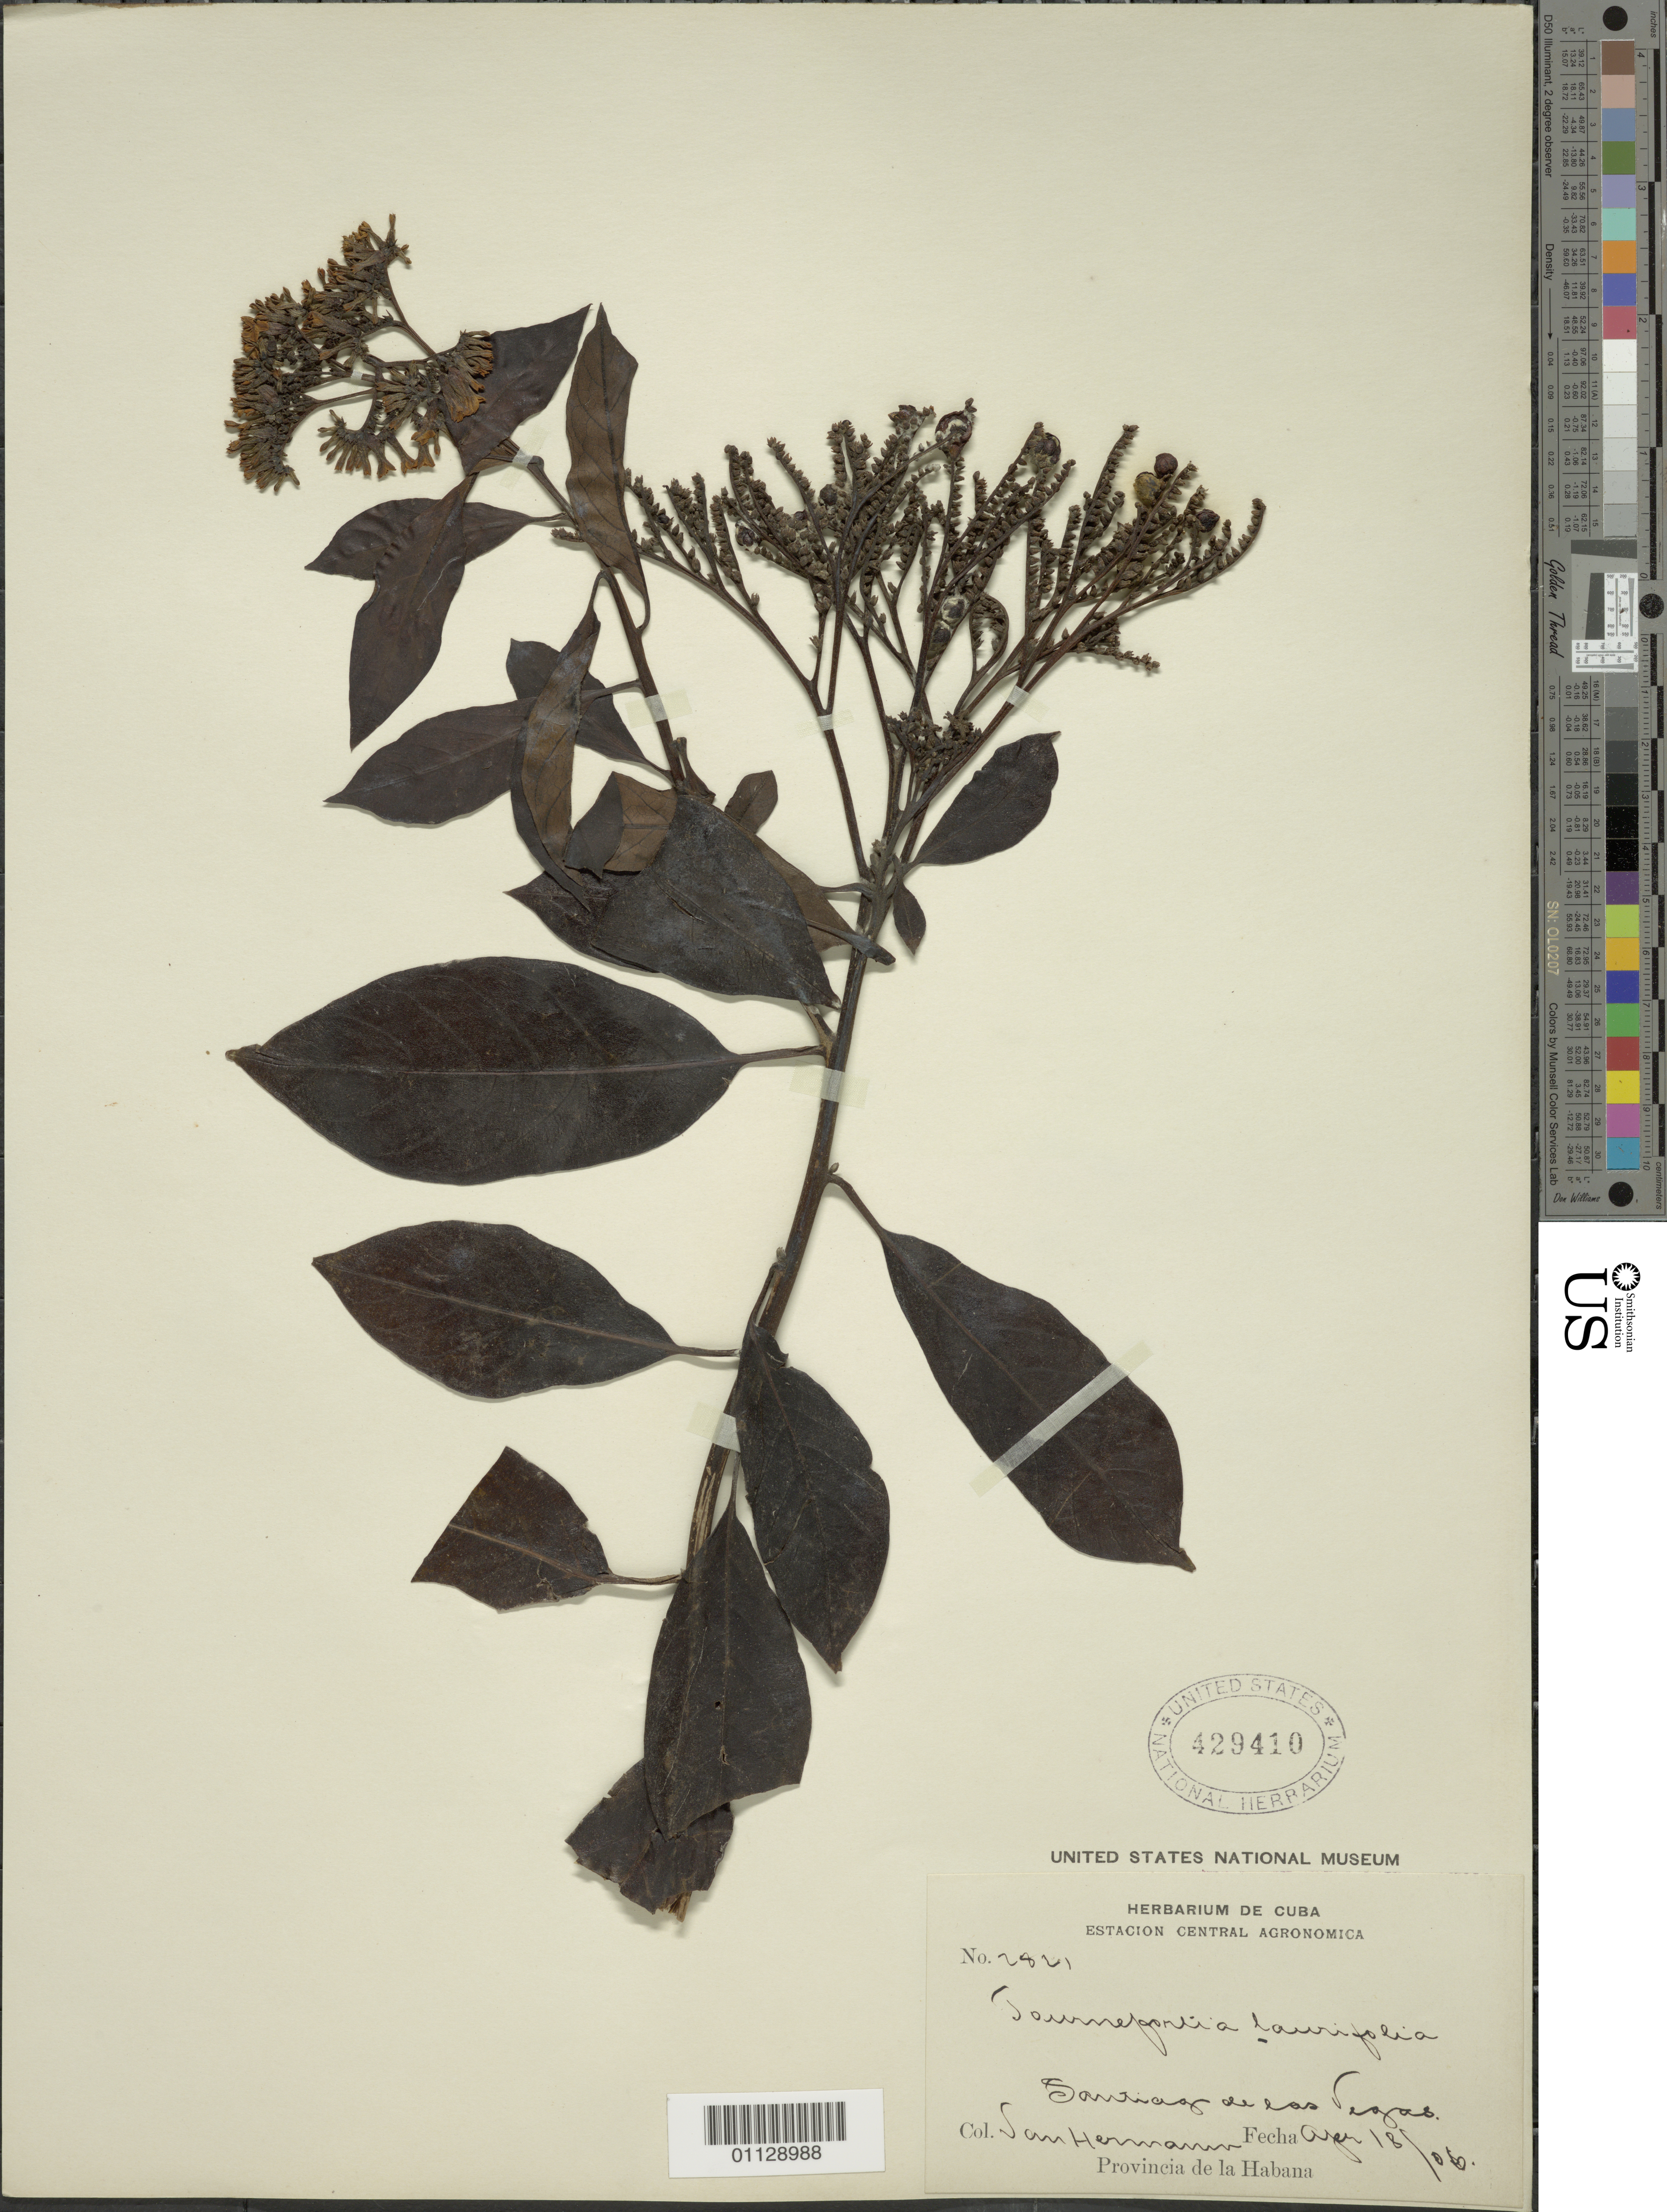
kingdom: Plantae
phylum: Tracheophyta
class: Magnoliopsida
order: Boraginales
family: Heliotropiaceae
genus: Tournefortia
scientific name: Tournefortia bicolor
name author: Sw.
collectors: S. Hermann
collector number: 2821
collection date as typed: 18 Jul 1906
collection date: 1906-07-18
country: Cuba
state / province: La Habana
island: Cuba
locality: Santiago de Las Vegas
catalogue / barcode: US 429410